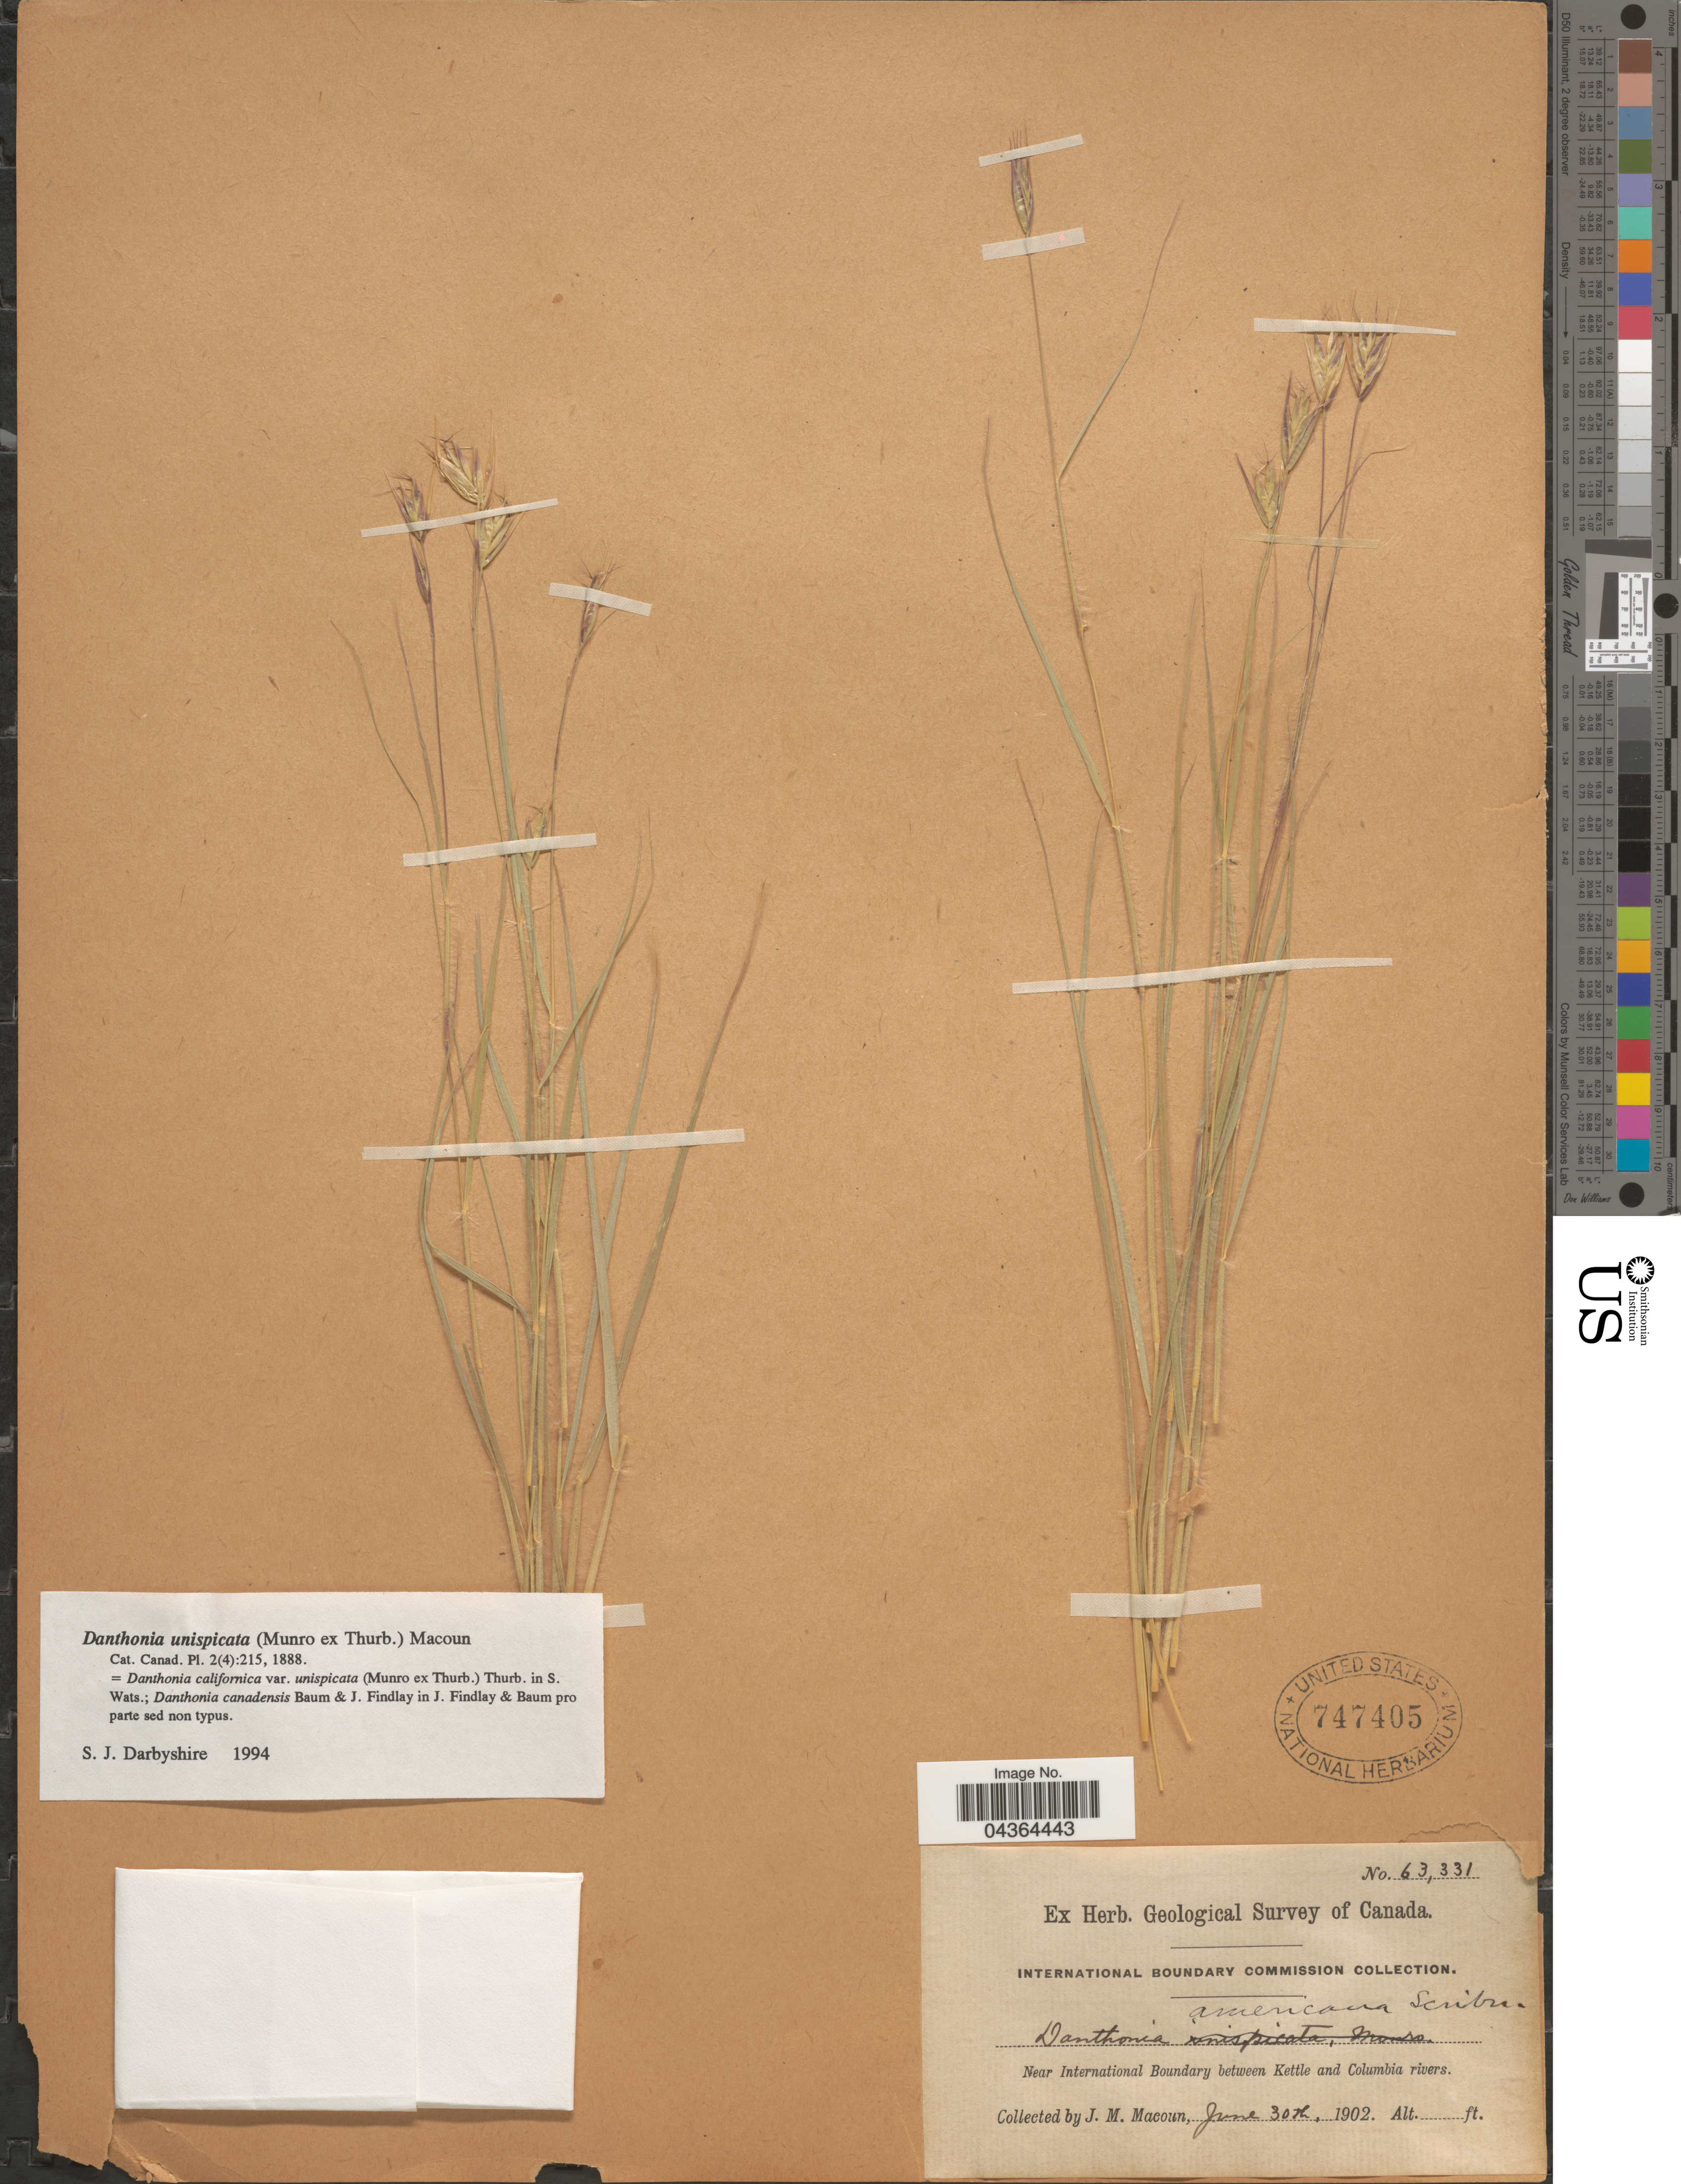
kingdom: Plantae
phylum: Tracheophyta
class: Liliopsida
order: Poales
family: Poaceae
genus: Danthonia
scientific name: Danthonia unispicata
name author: (Thurb.) Munro ex Macoun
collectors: J. M. Macoun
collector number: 63331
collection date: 1902-06-30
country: Canada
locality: Geological Survey of Canada. Near International Boundary between Kettle and Columbia rivers.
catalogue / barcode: US 747405